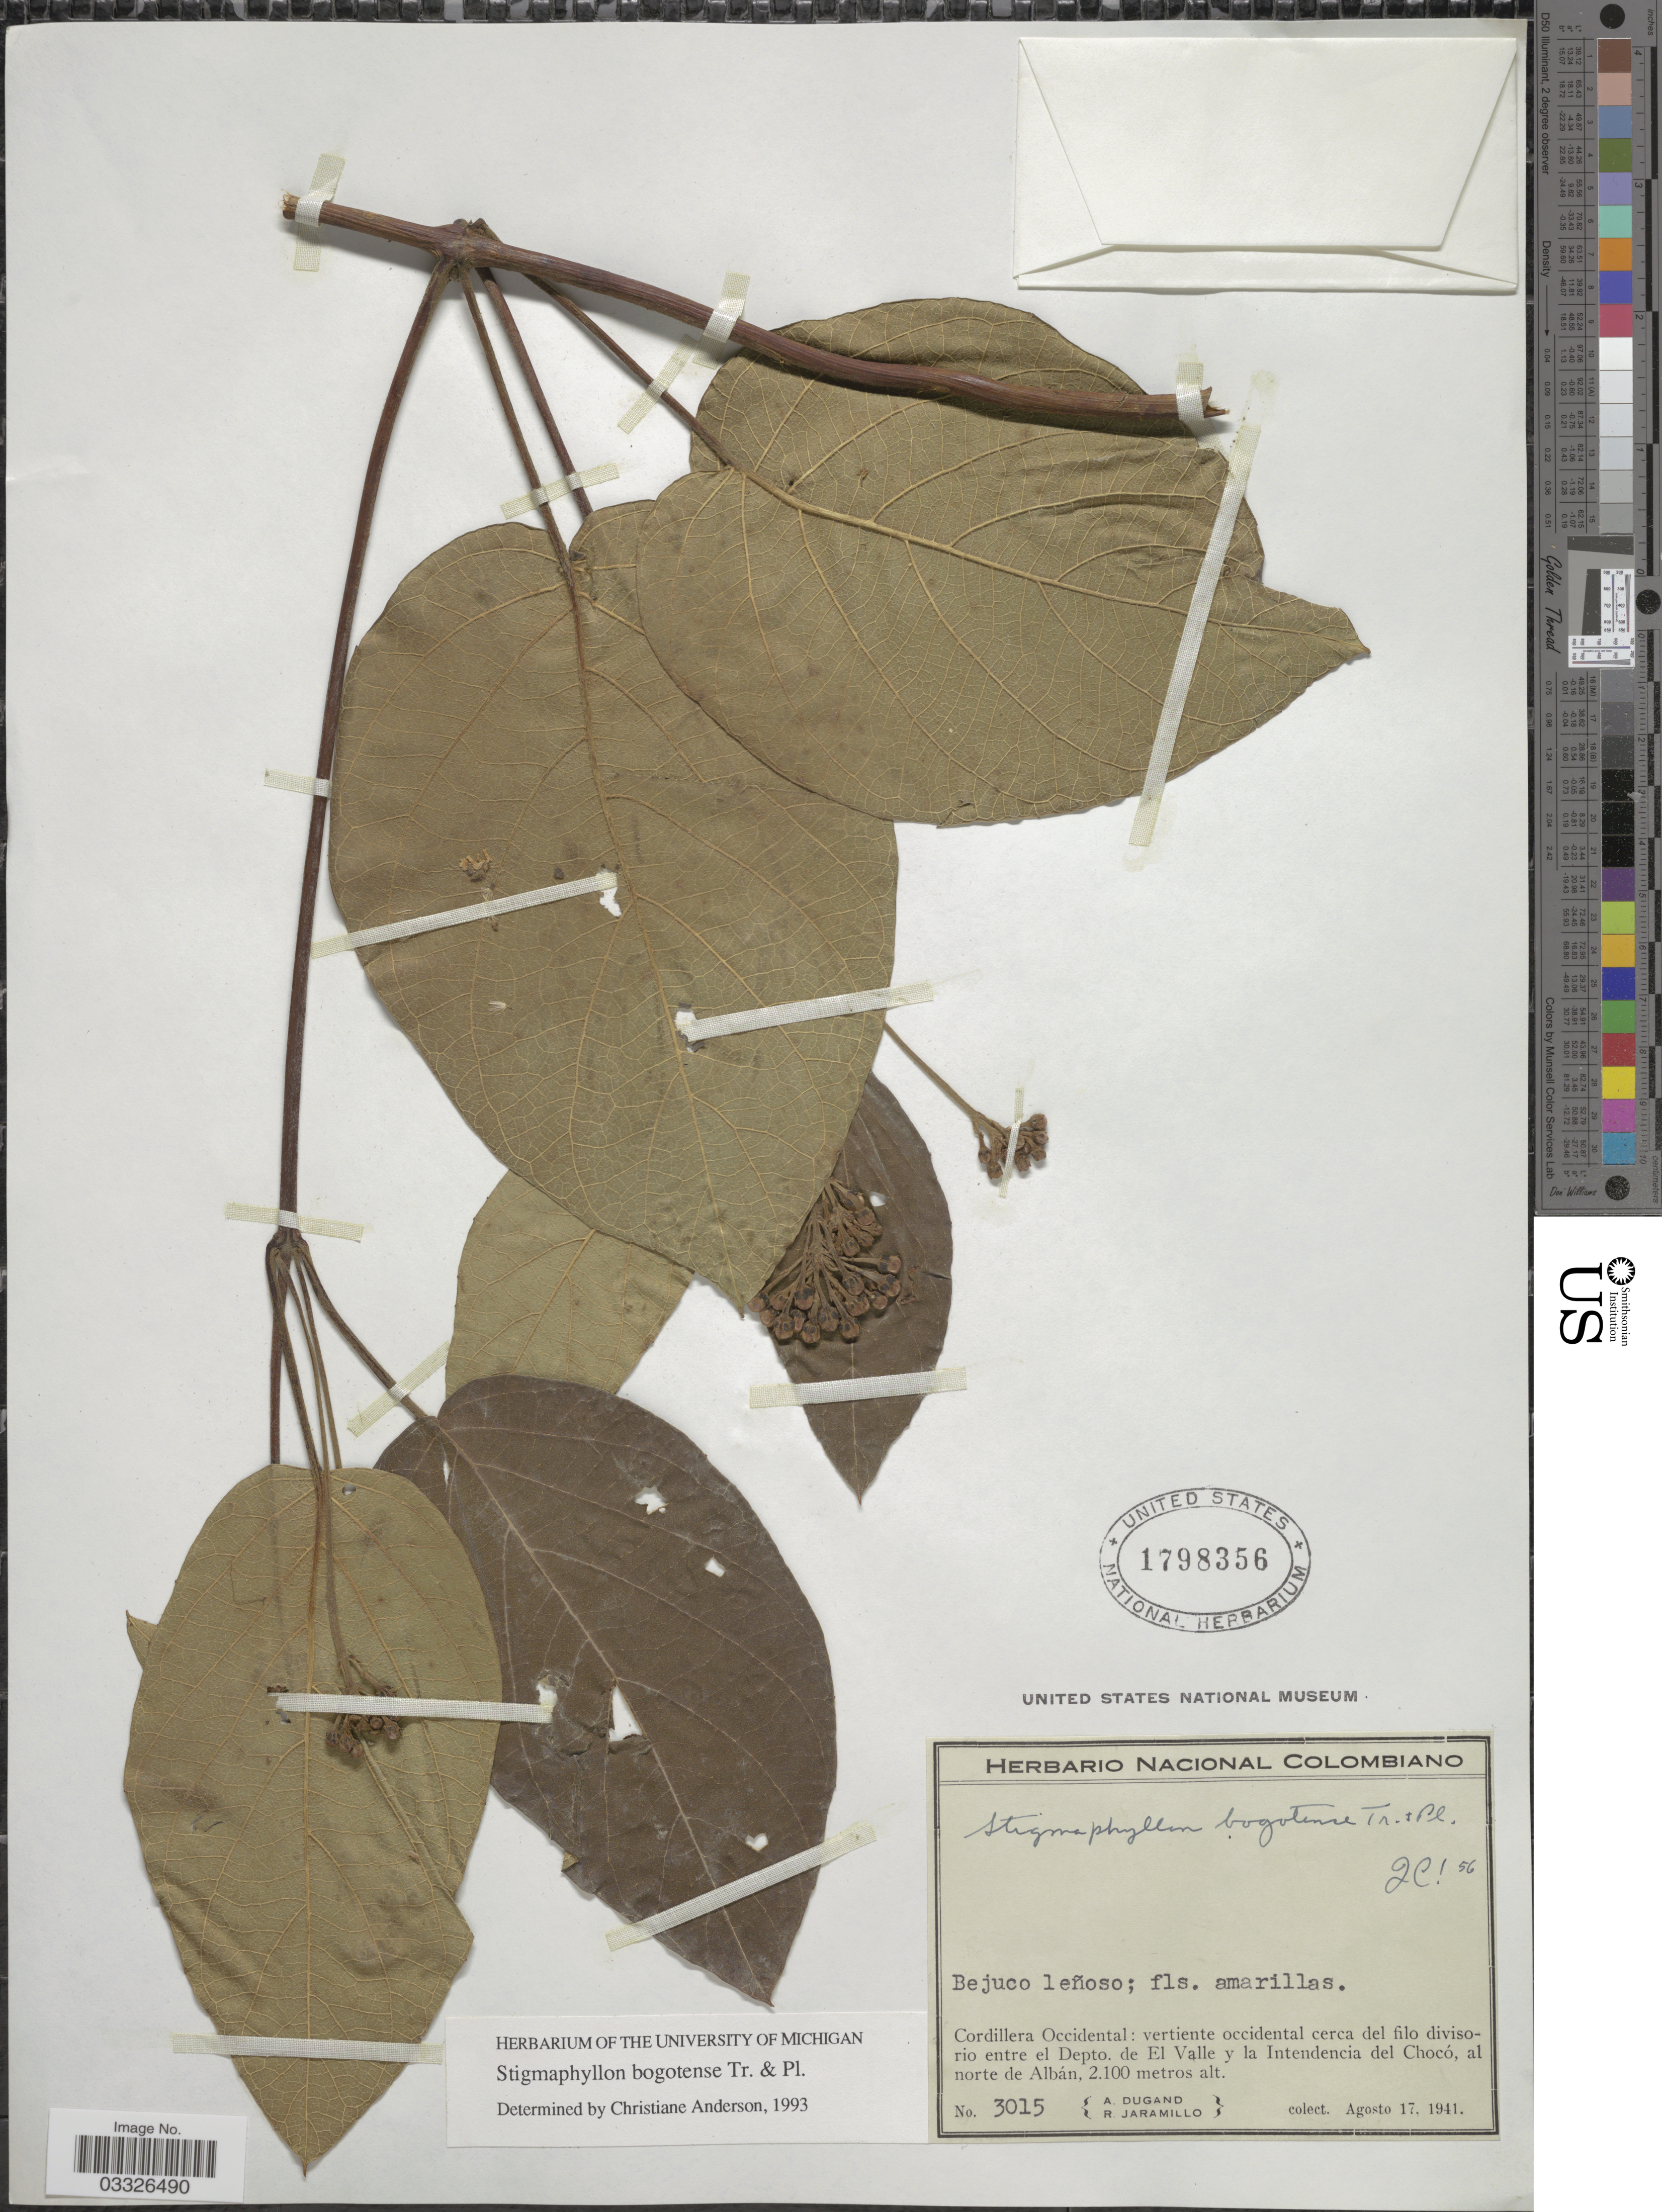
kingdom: Plantae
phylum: Tracheophyta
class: Magnoliopsida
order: Malpighiales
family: Malpighiaceae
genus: Stigmaphyllon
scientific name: Stigmaphyllon bogotense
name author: Triana & Planch.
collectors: A. Dugand & R. Jaramillo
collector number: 3015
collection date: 1941-08-17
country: Colombia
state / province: Chocó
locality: Cordillera Occidental: vertiente occidental cerca del filo divisorio entre el Depto. de El Valle y la Intendencia del Chocó, al norte de Albán.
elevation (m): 2100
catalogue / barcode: US 1798356